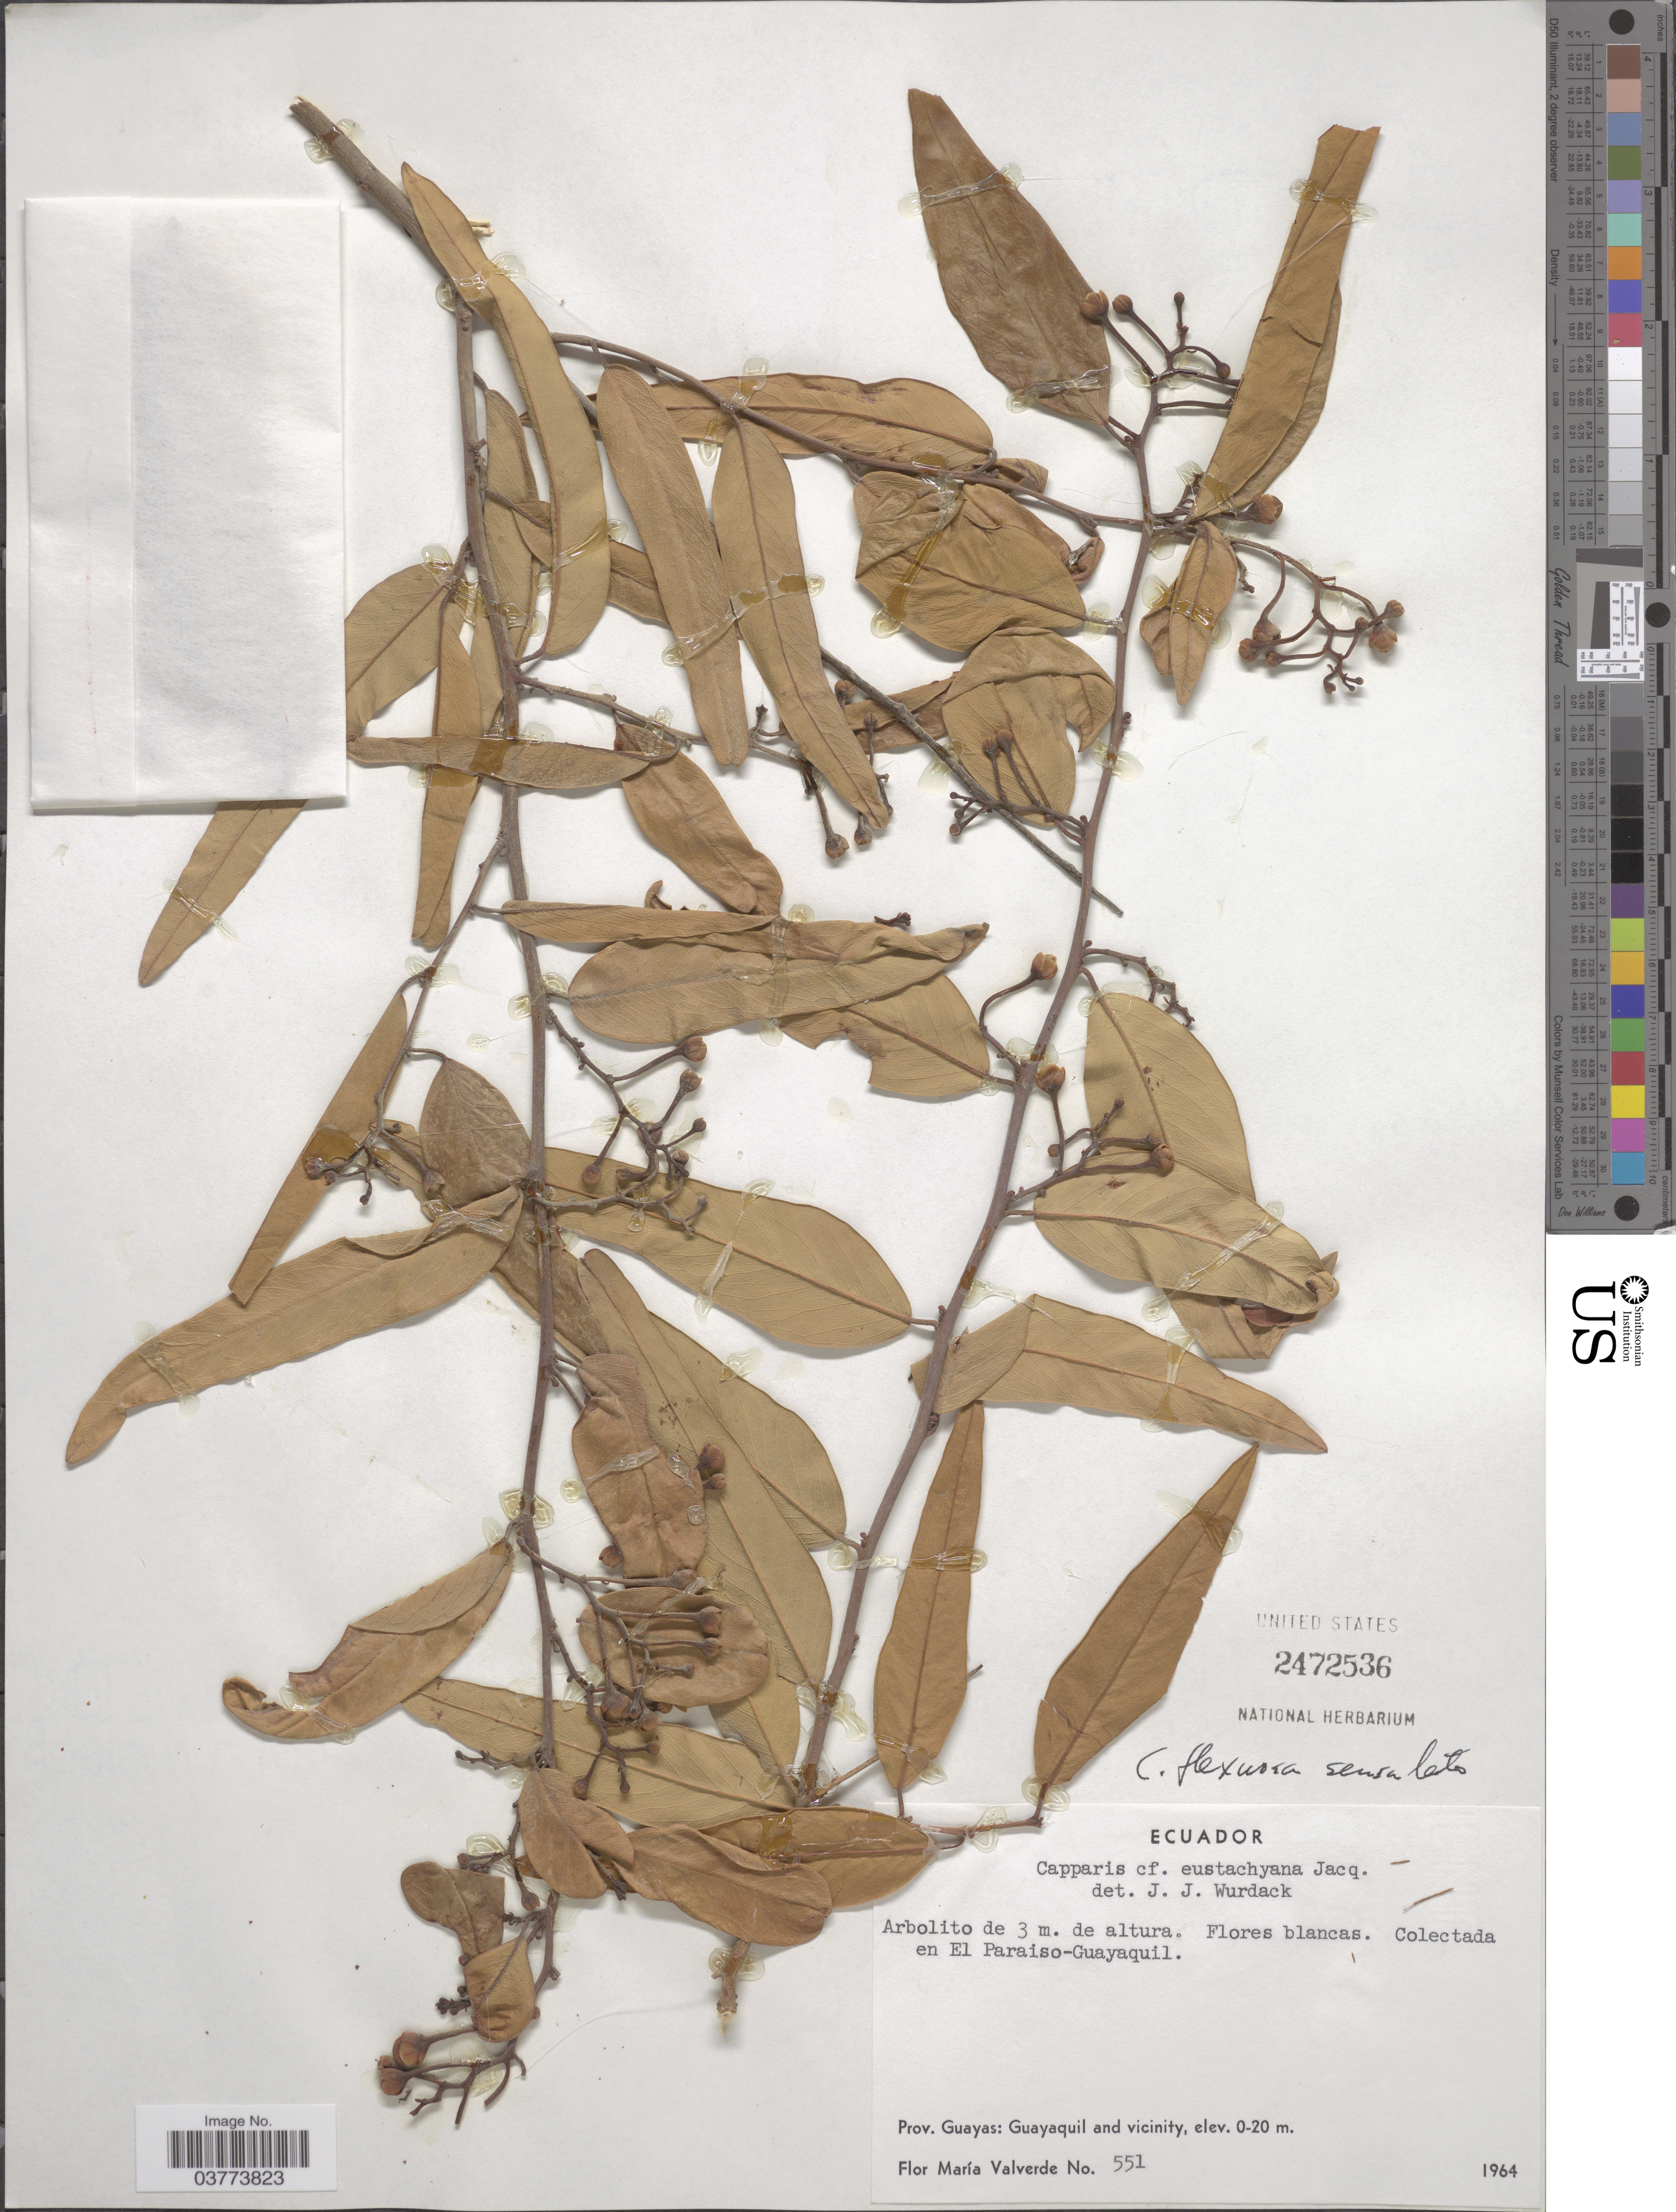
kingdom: Plantae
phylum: Tracheophyta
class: Magnoliopsida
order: Brassicales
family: Capparaceae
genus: Cynophalla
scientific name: Cynophalla flexuosa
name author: (L.) J. Presl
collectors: F. M. Valverde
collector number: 551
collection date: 1964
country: Ecuador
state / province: Guayas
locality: En El Paraiso-Guayaquil. Guayaquil and vicinity.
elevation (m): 0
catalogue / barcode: US 2472536